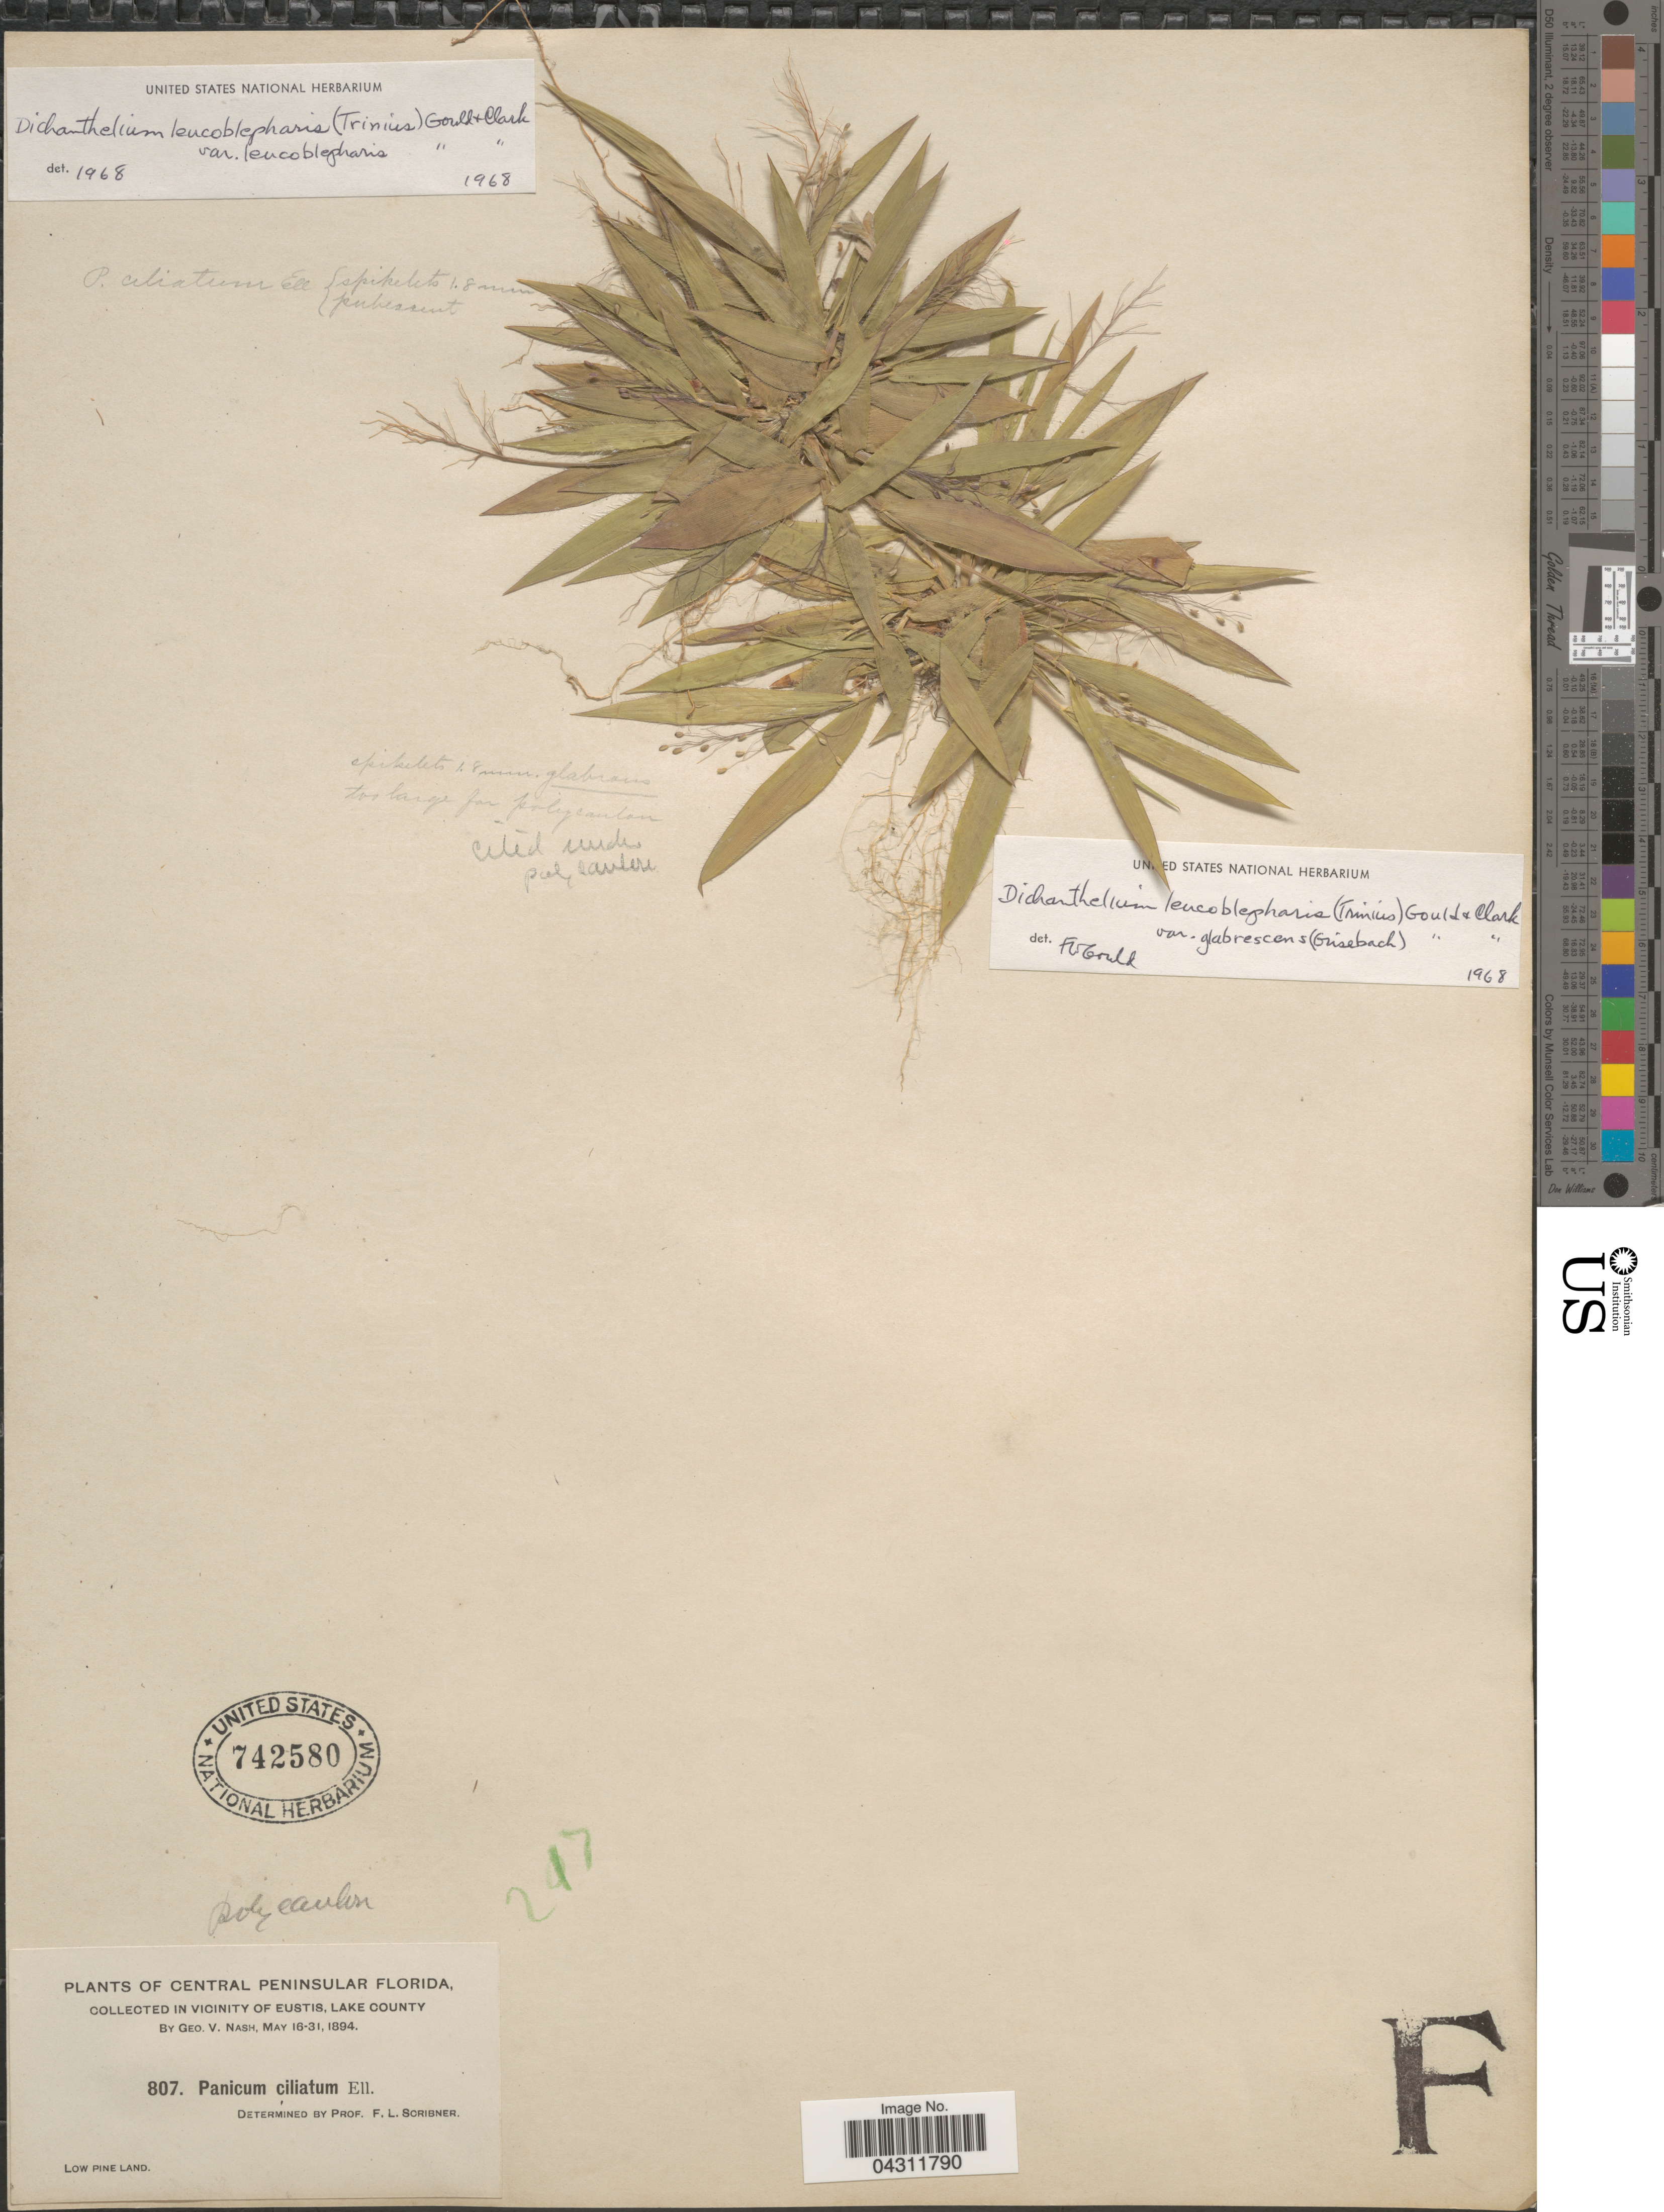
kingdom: Plantae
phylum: Tracheophyta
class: Liliopsida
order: Poales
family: Poaceae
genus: Dichanthelium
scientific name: Dichanthelium strigosum var. leucoblepharis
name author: (Trin.) Freckmann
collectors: G. V. Nash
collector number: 807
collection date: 1894-05-16/1894-05-31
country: United States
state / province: Florida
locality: Central Peninsular Florida, in vicinity of Eustis, Lake County. Low Pine Land.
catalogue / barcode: US 742580